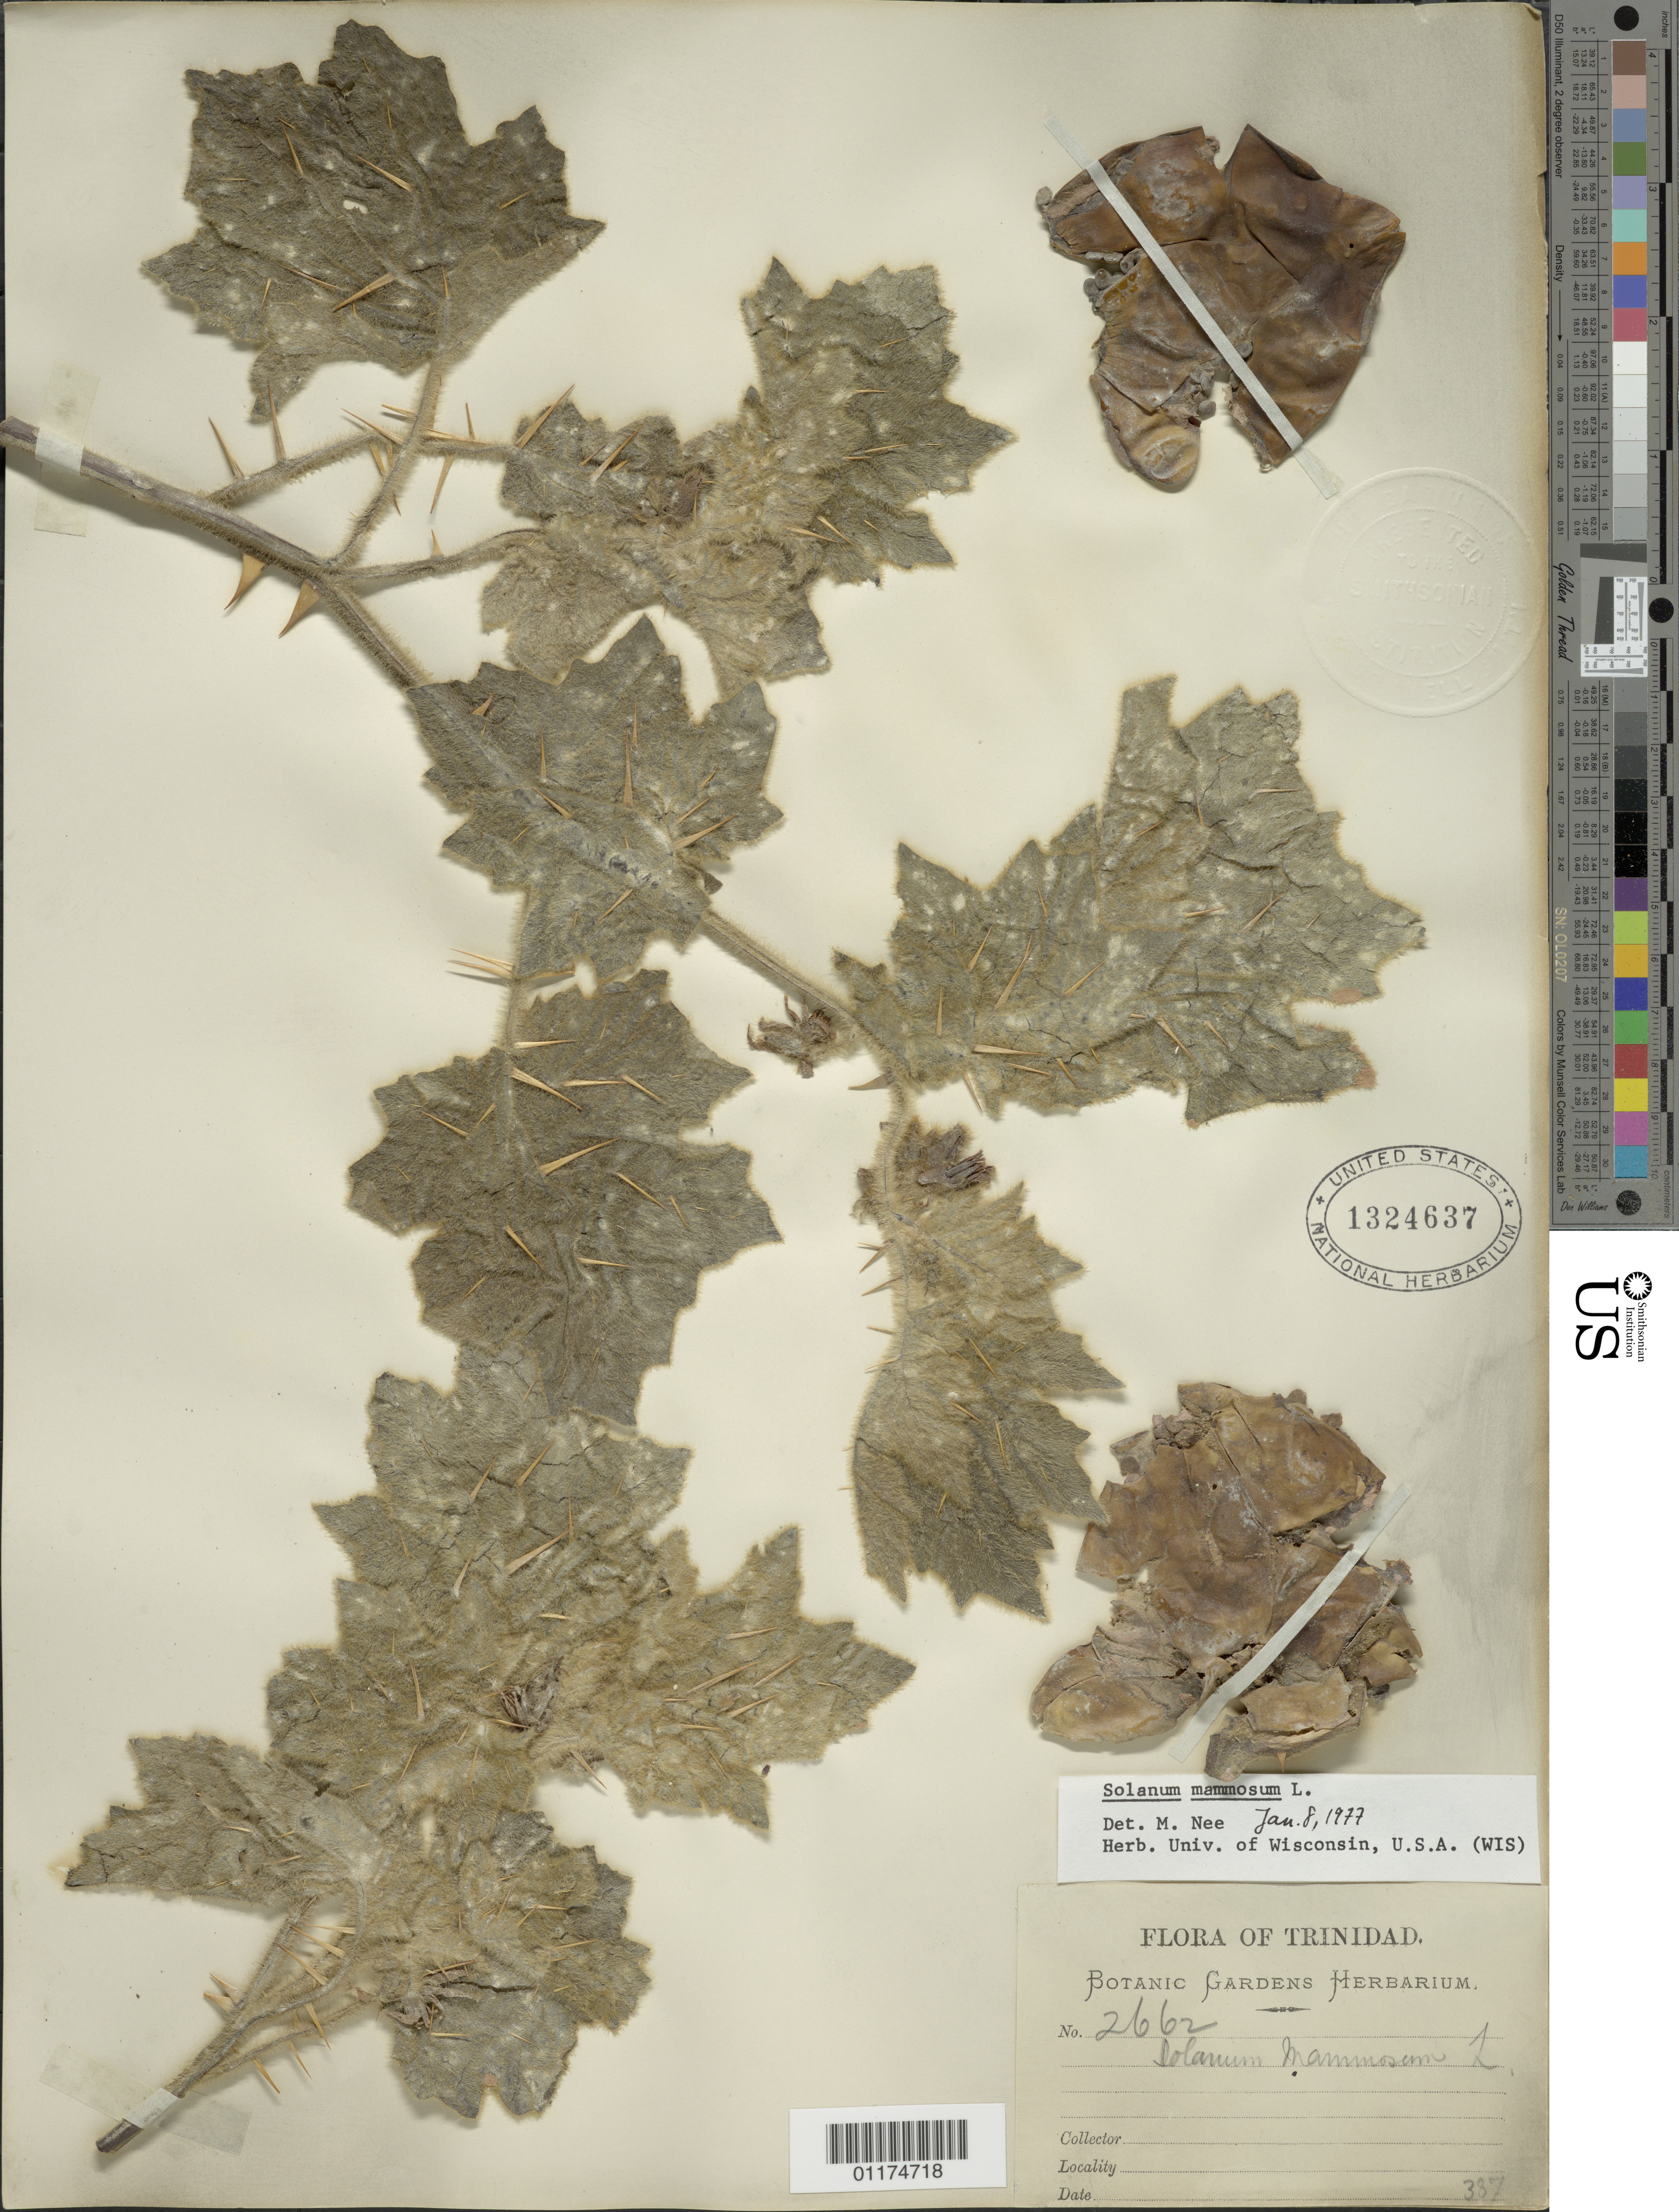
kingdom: Plantae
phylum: Tracheophyta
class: Magnoliopsida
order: Solanales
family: Solanaceae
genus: Solanum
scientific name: Solanum mammosum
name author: L.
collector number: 2662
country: Trinidad and Tobago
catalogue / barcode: US 1324637